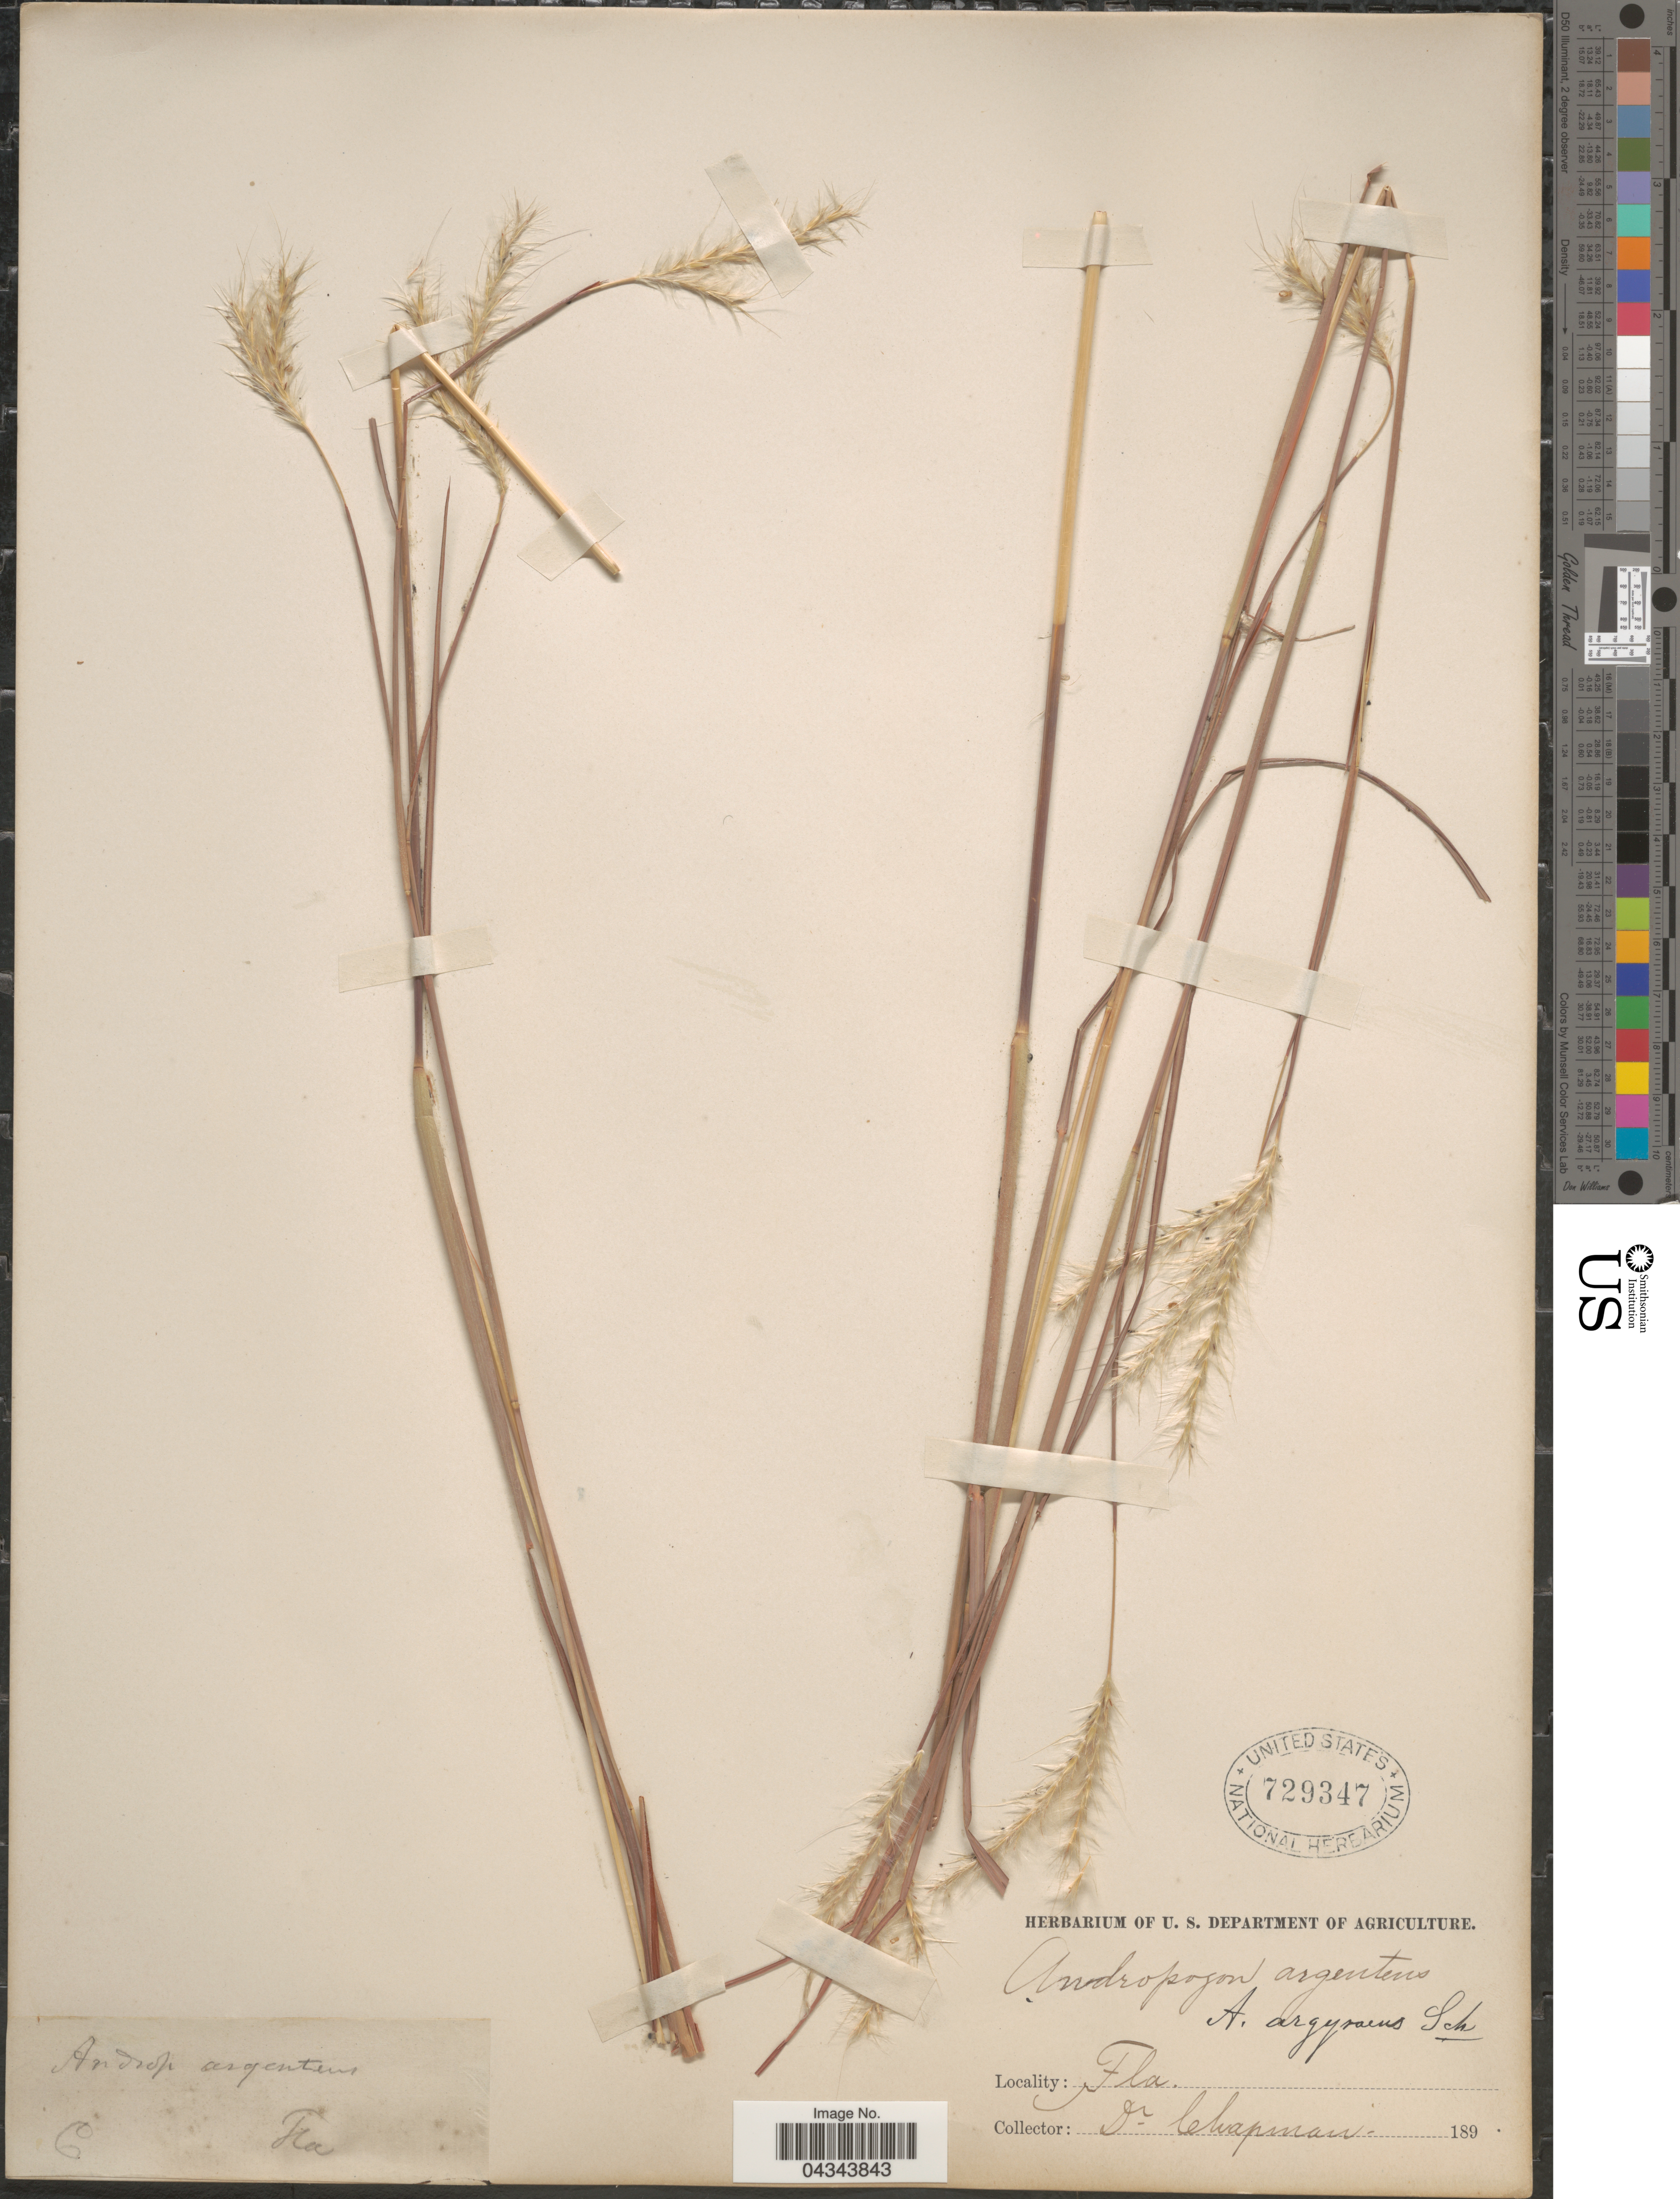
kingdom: Plantae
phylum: Tracheophyta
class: Liliopsida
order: Poales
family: Poaceae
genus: Andropogon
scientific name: Andropogon ternarius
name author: Michx.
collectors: A. Chapman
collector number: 6*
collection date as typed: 189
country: United States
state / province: Florida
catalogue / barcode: US 729347